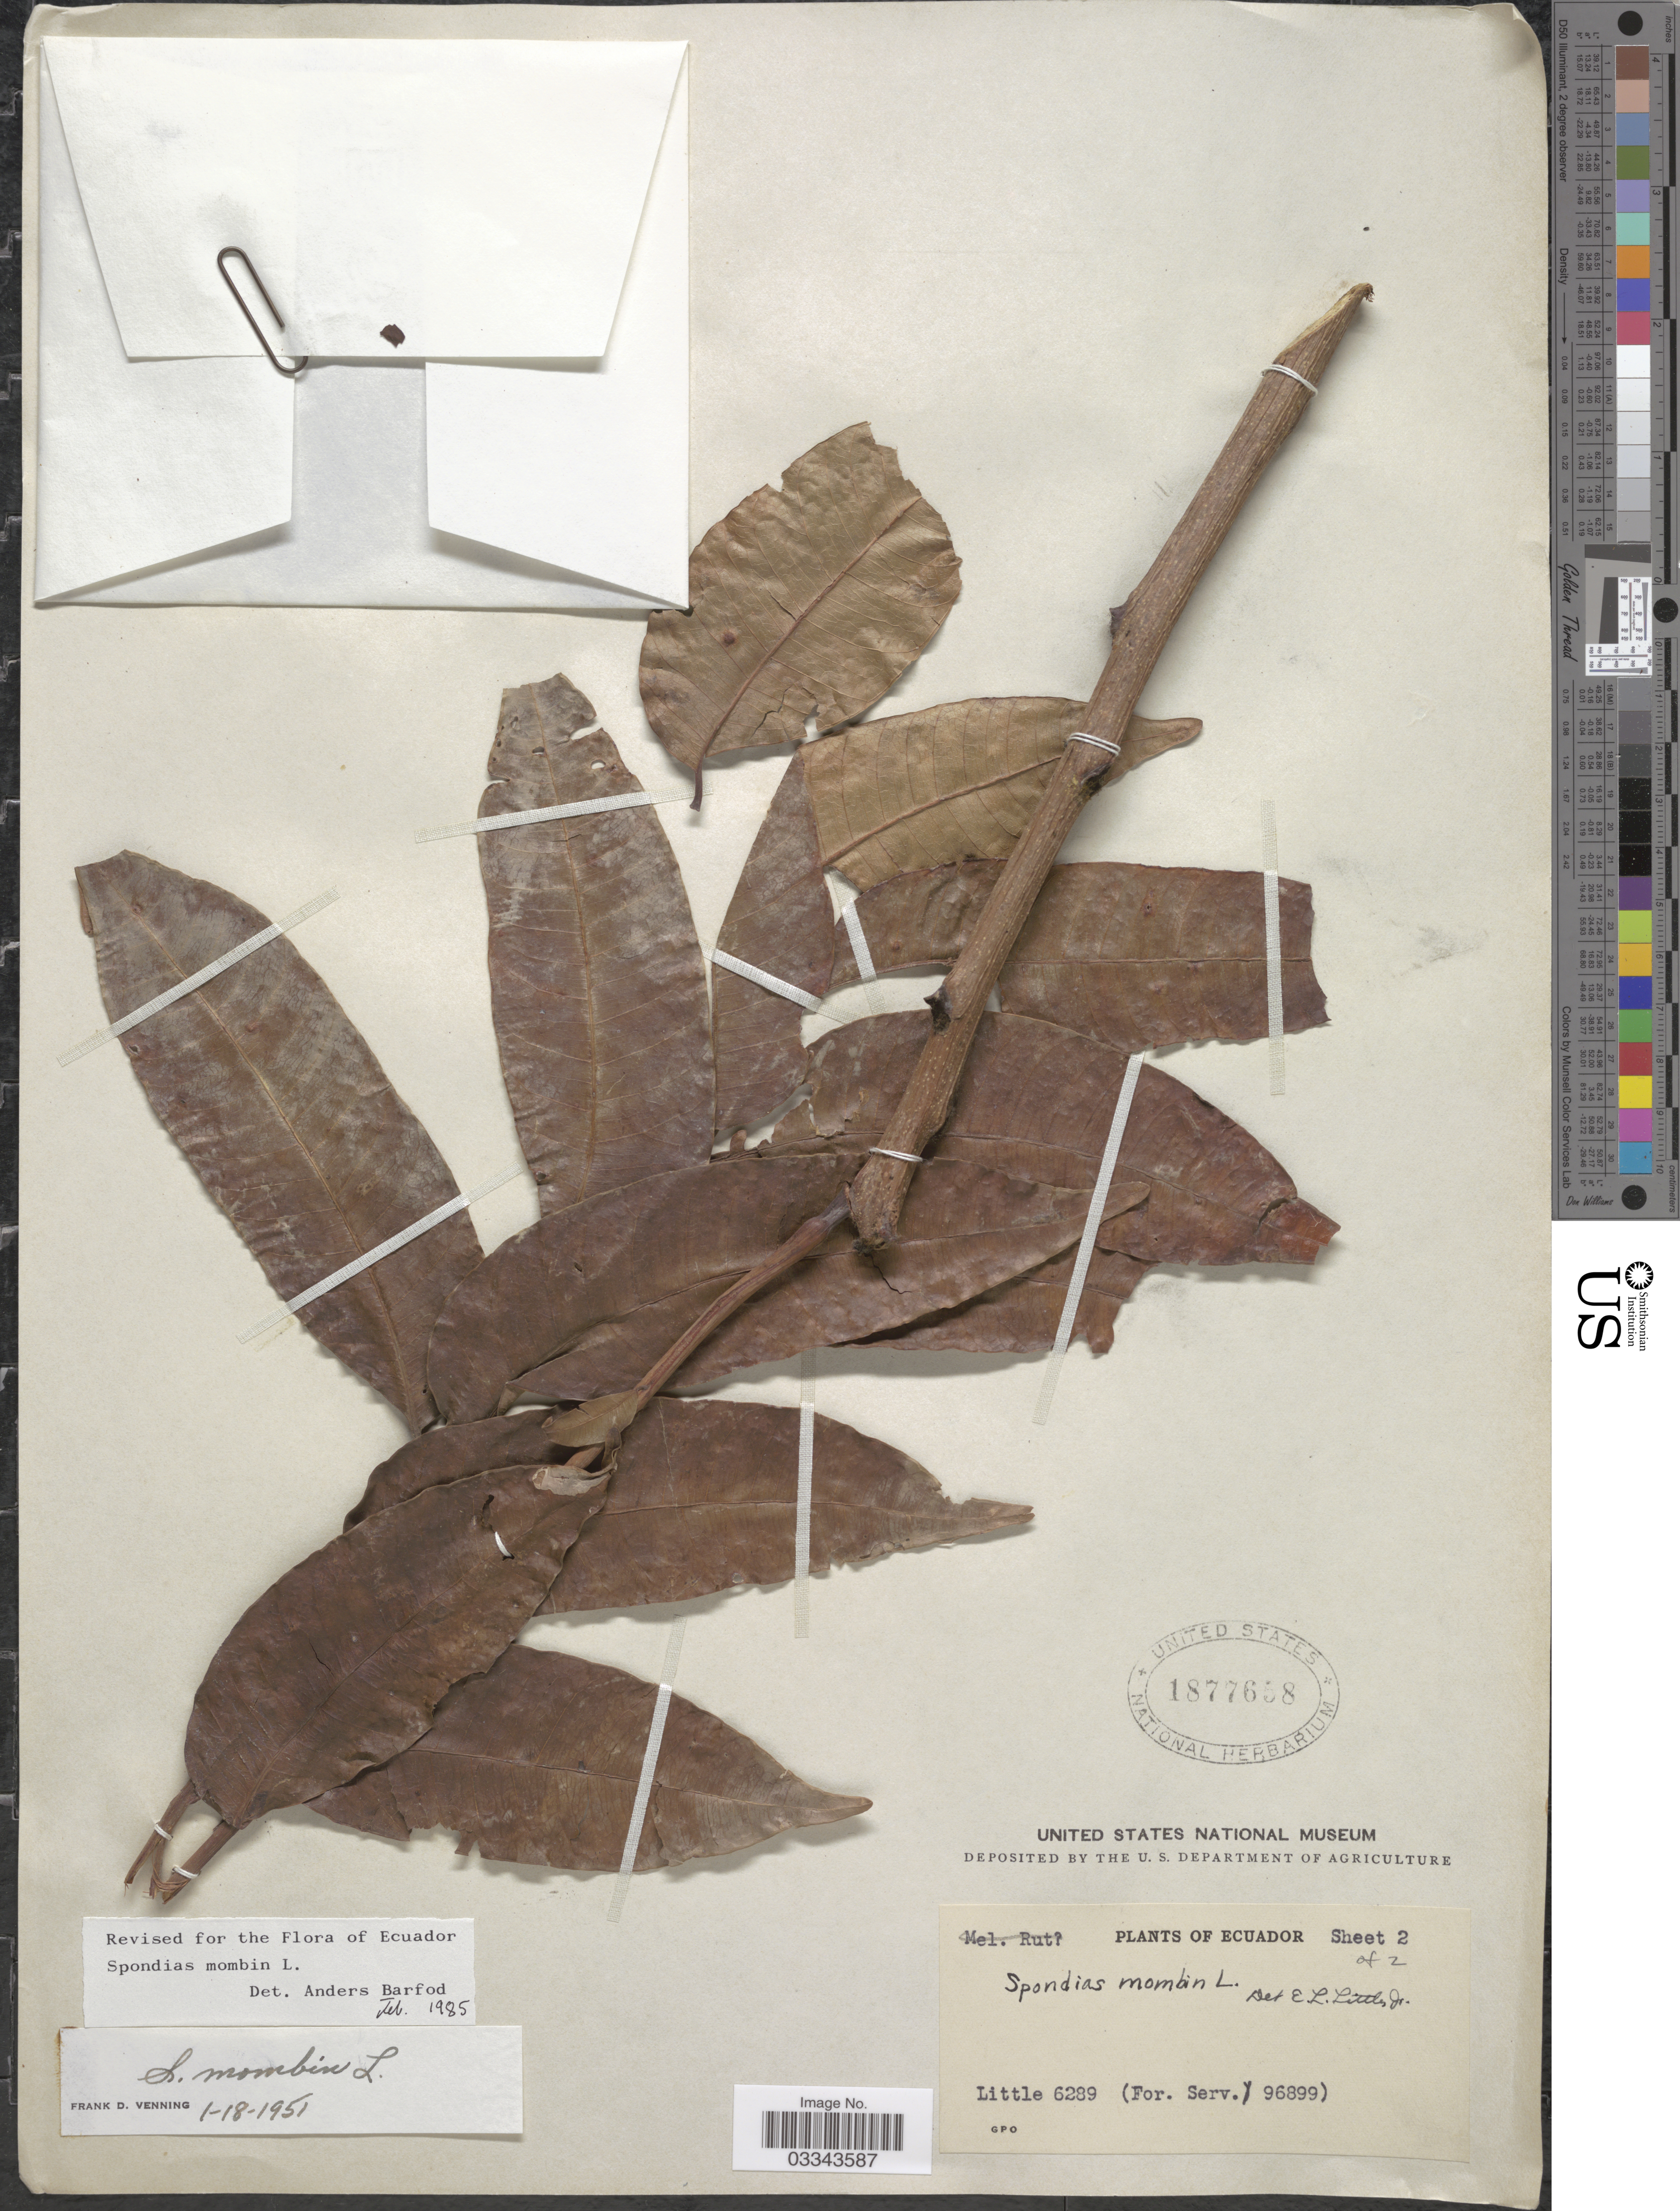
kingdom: Plantae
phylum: Tracheophyta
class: Magnoliopsida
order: Sapindales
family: Anacardiaceae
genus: Spondias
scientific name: Spondias mombin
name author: L.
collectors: Little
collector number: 6289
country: Ecuador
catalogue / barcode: US 1877658